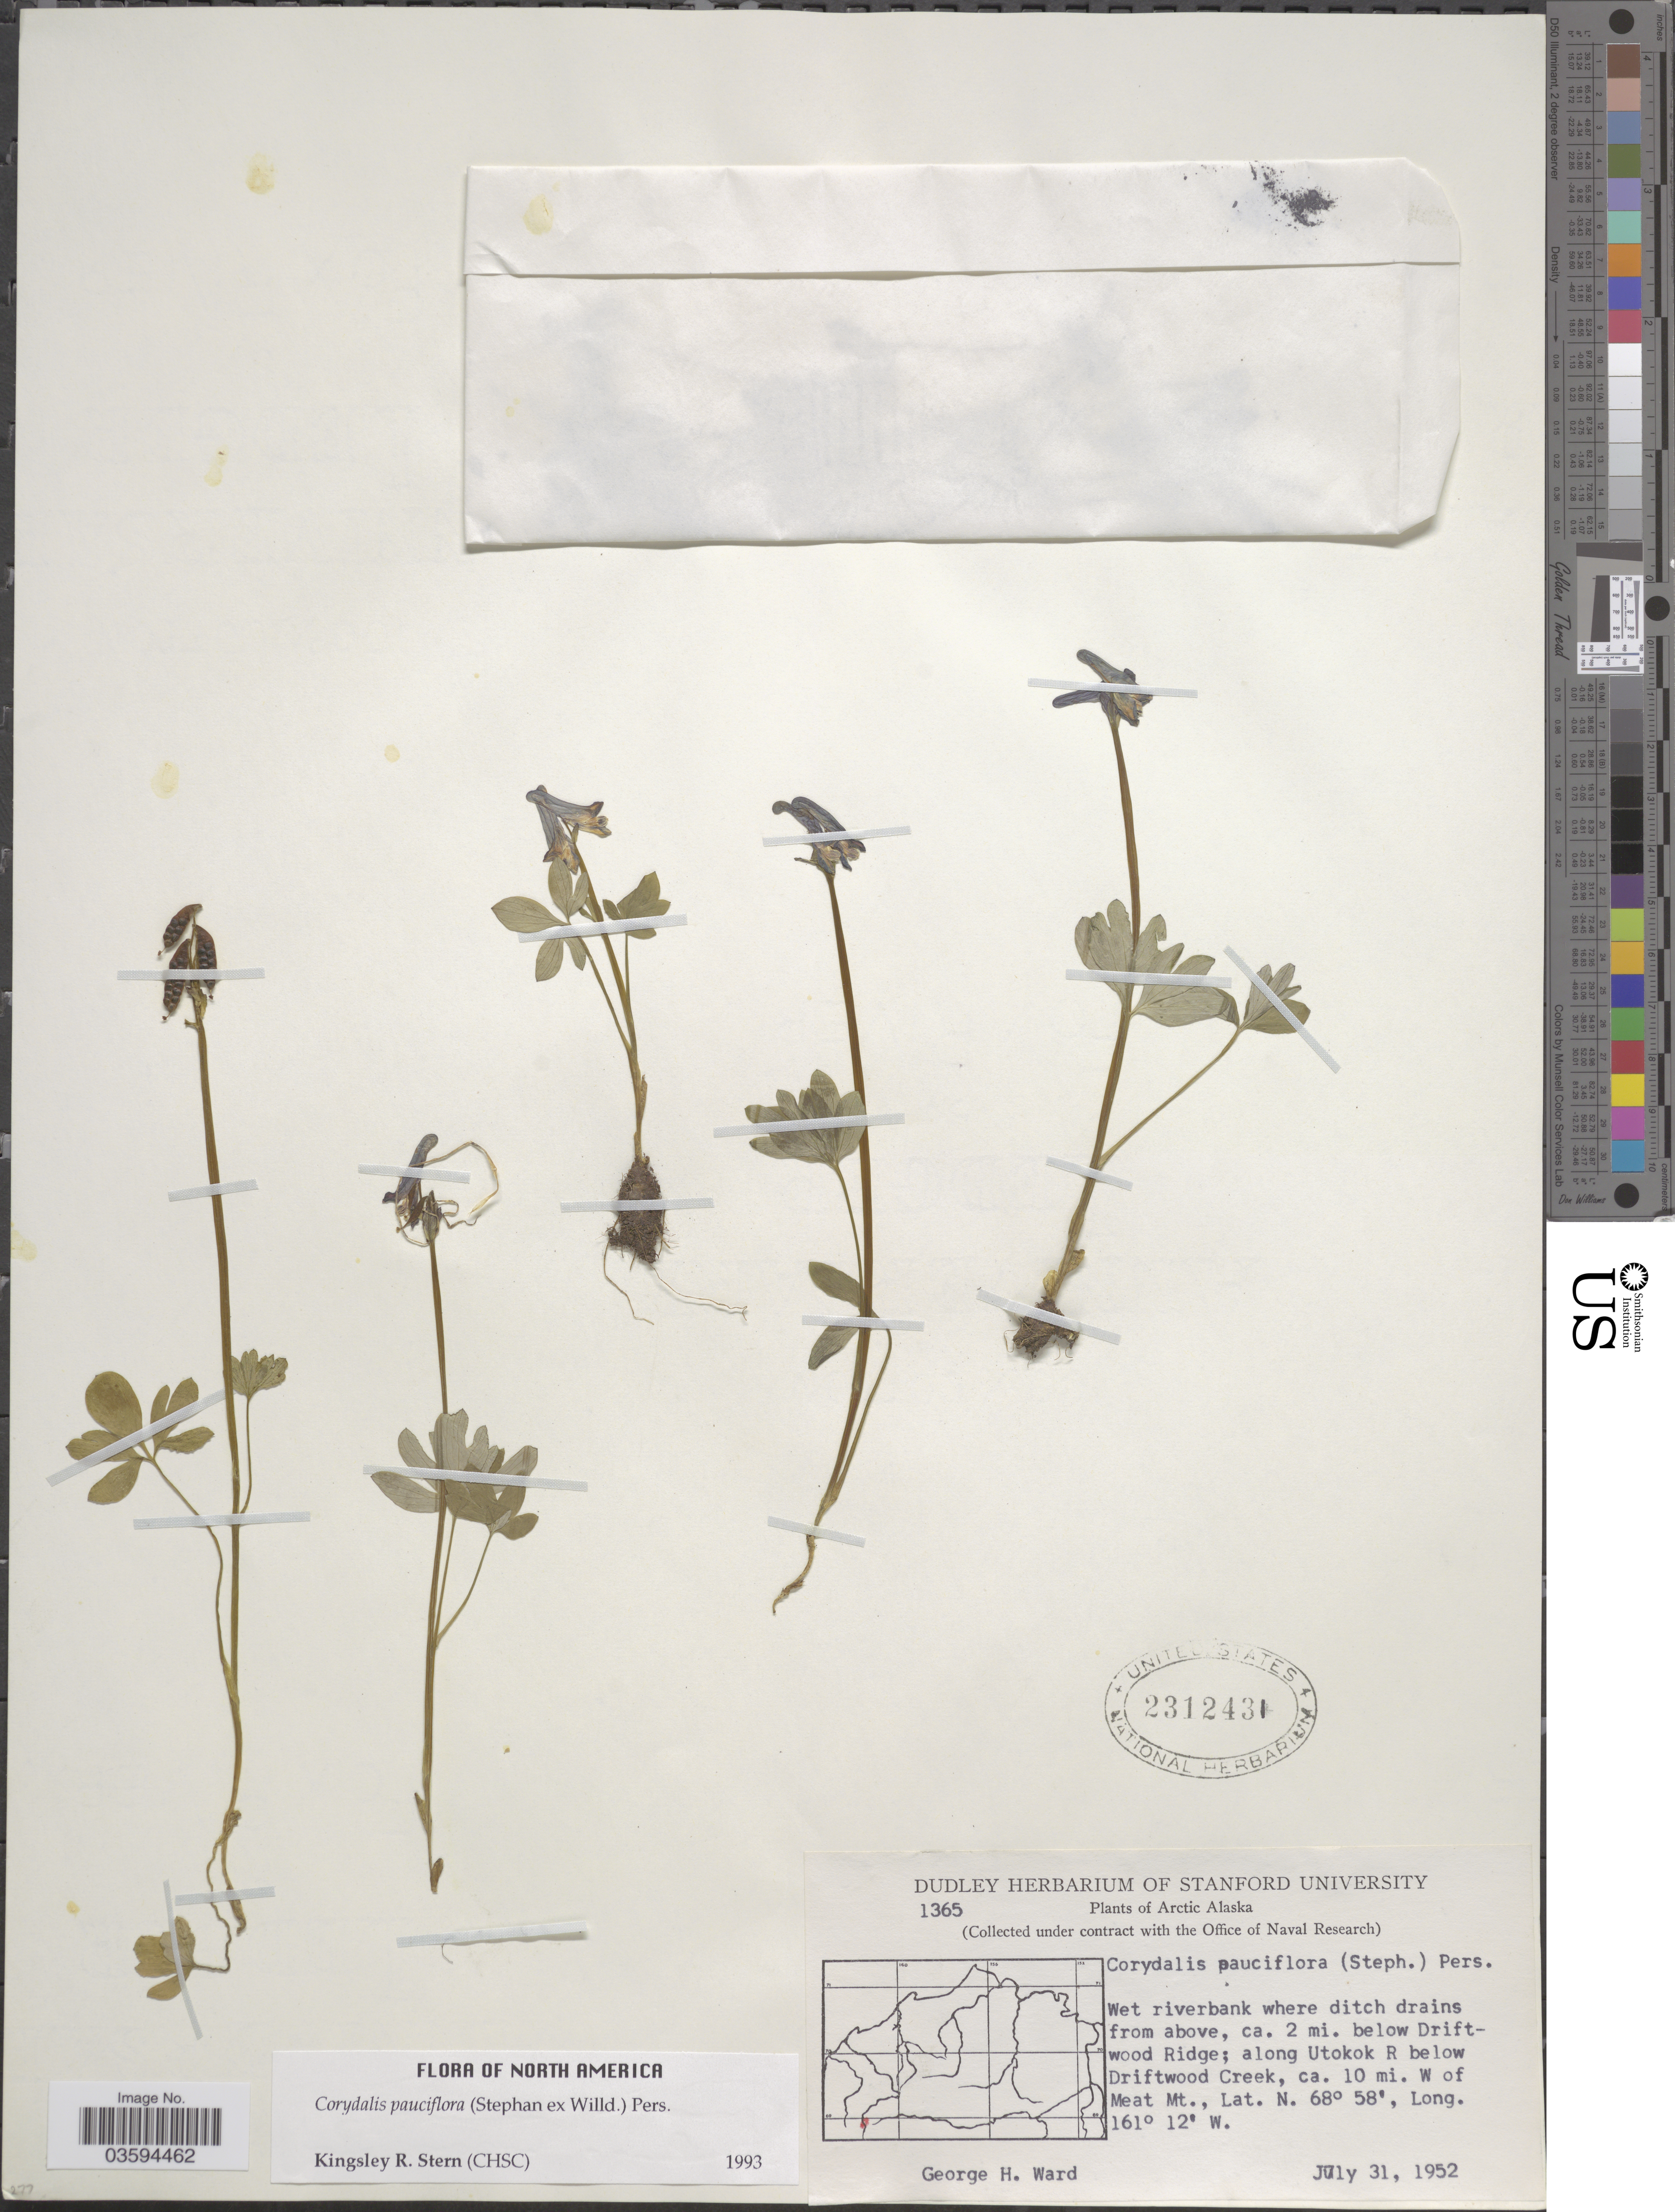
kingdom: Plantae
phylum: Tracheophyta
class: Magnoliopsida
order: Ranunculales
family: Papaveraceae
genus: Corydalis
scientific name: Corydalis pauciflora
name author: (Stephan) Pers.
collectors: G. H. Ward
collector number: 1365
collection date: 1952-07-31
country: United States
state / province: Alaska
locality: Arctic Alaska. Ca. 2 mi. below Driftwood Ridge; along Utokok R below Driftwood Creek, ca. 10 mi. W of Meat Mt.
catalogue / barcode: US 2312431